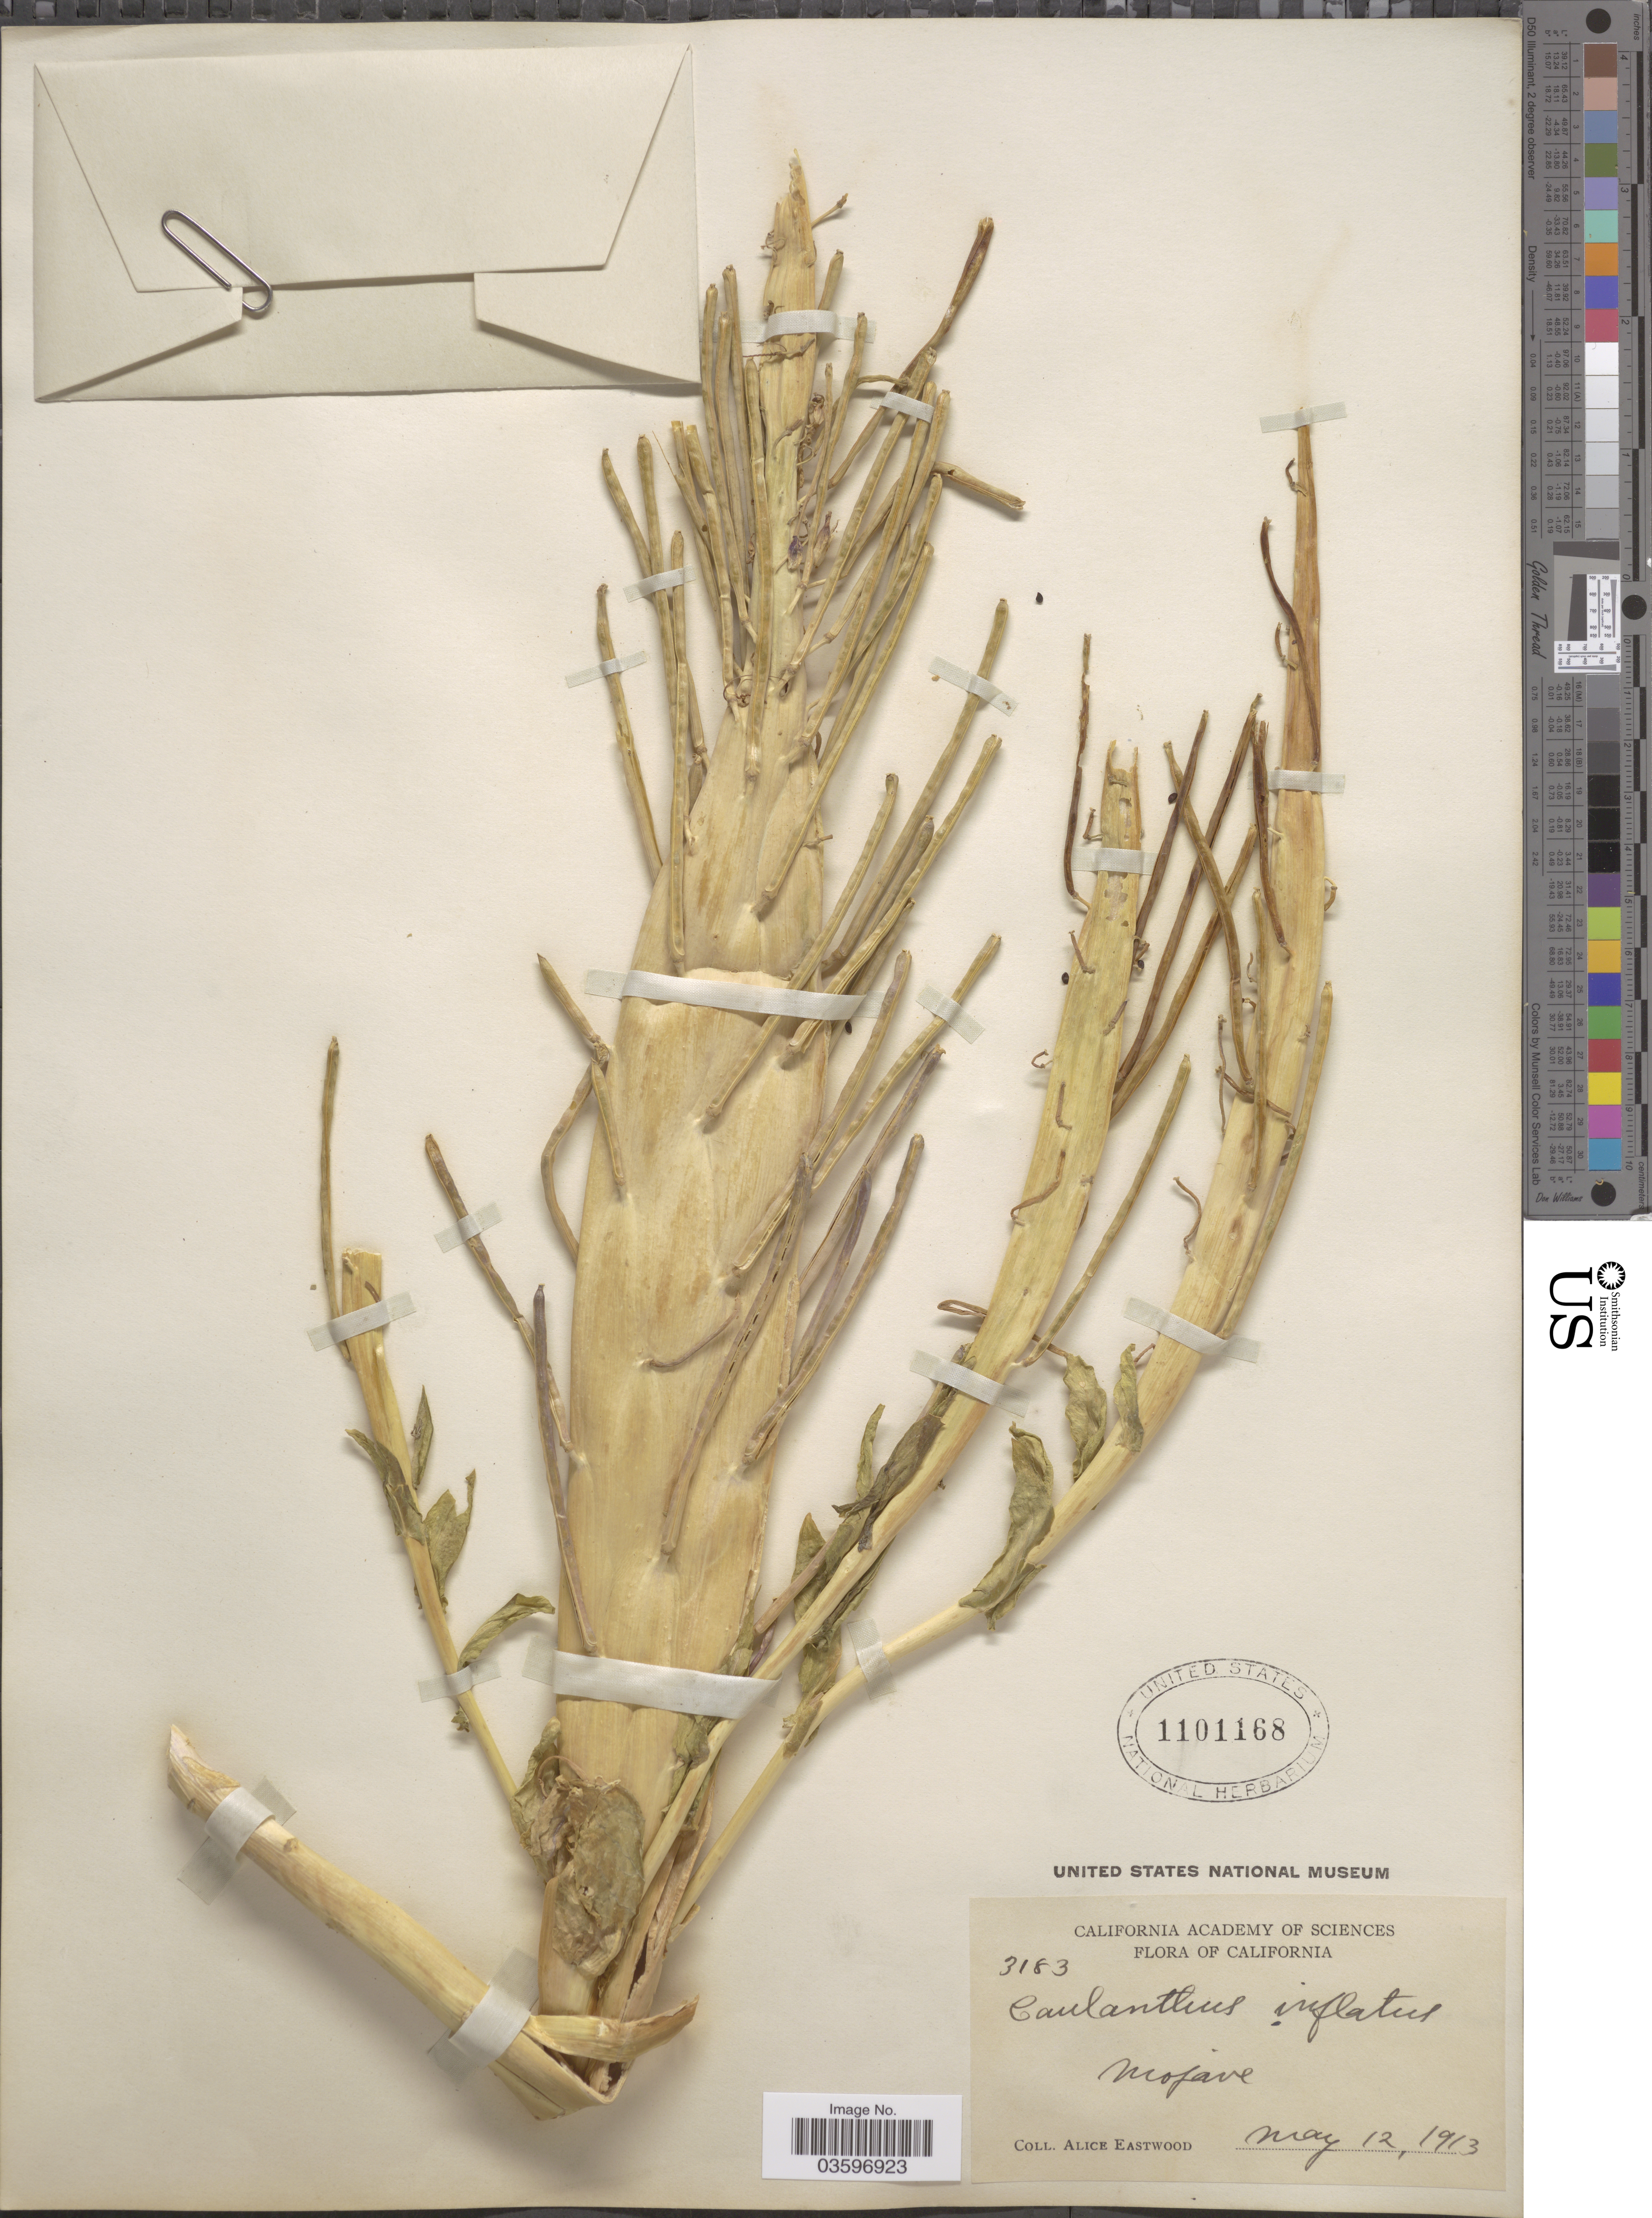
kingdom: Plantae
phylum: Tracheophyta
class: Magnoliopsida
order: Brassicales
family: Brassicaceae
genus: Caulanthus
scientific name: Caulanthus inflatus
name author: S. Watson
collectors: A. Eastwood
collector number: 3183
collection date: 1913-05-12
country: United States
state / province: California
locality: Mojave.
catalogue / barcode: US 1101168